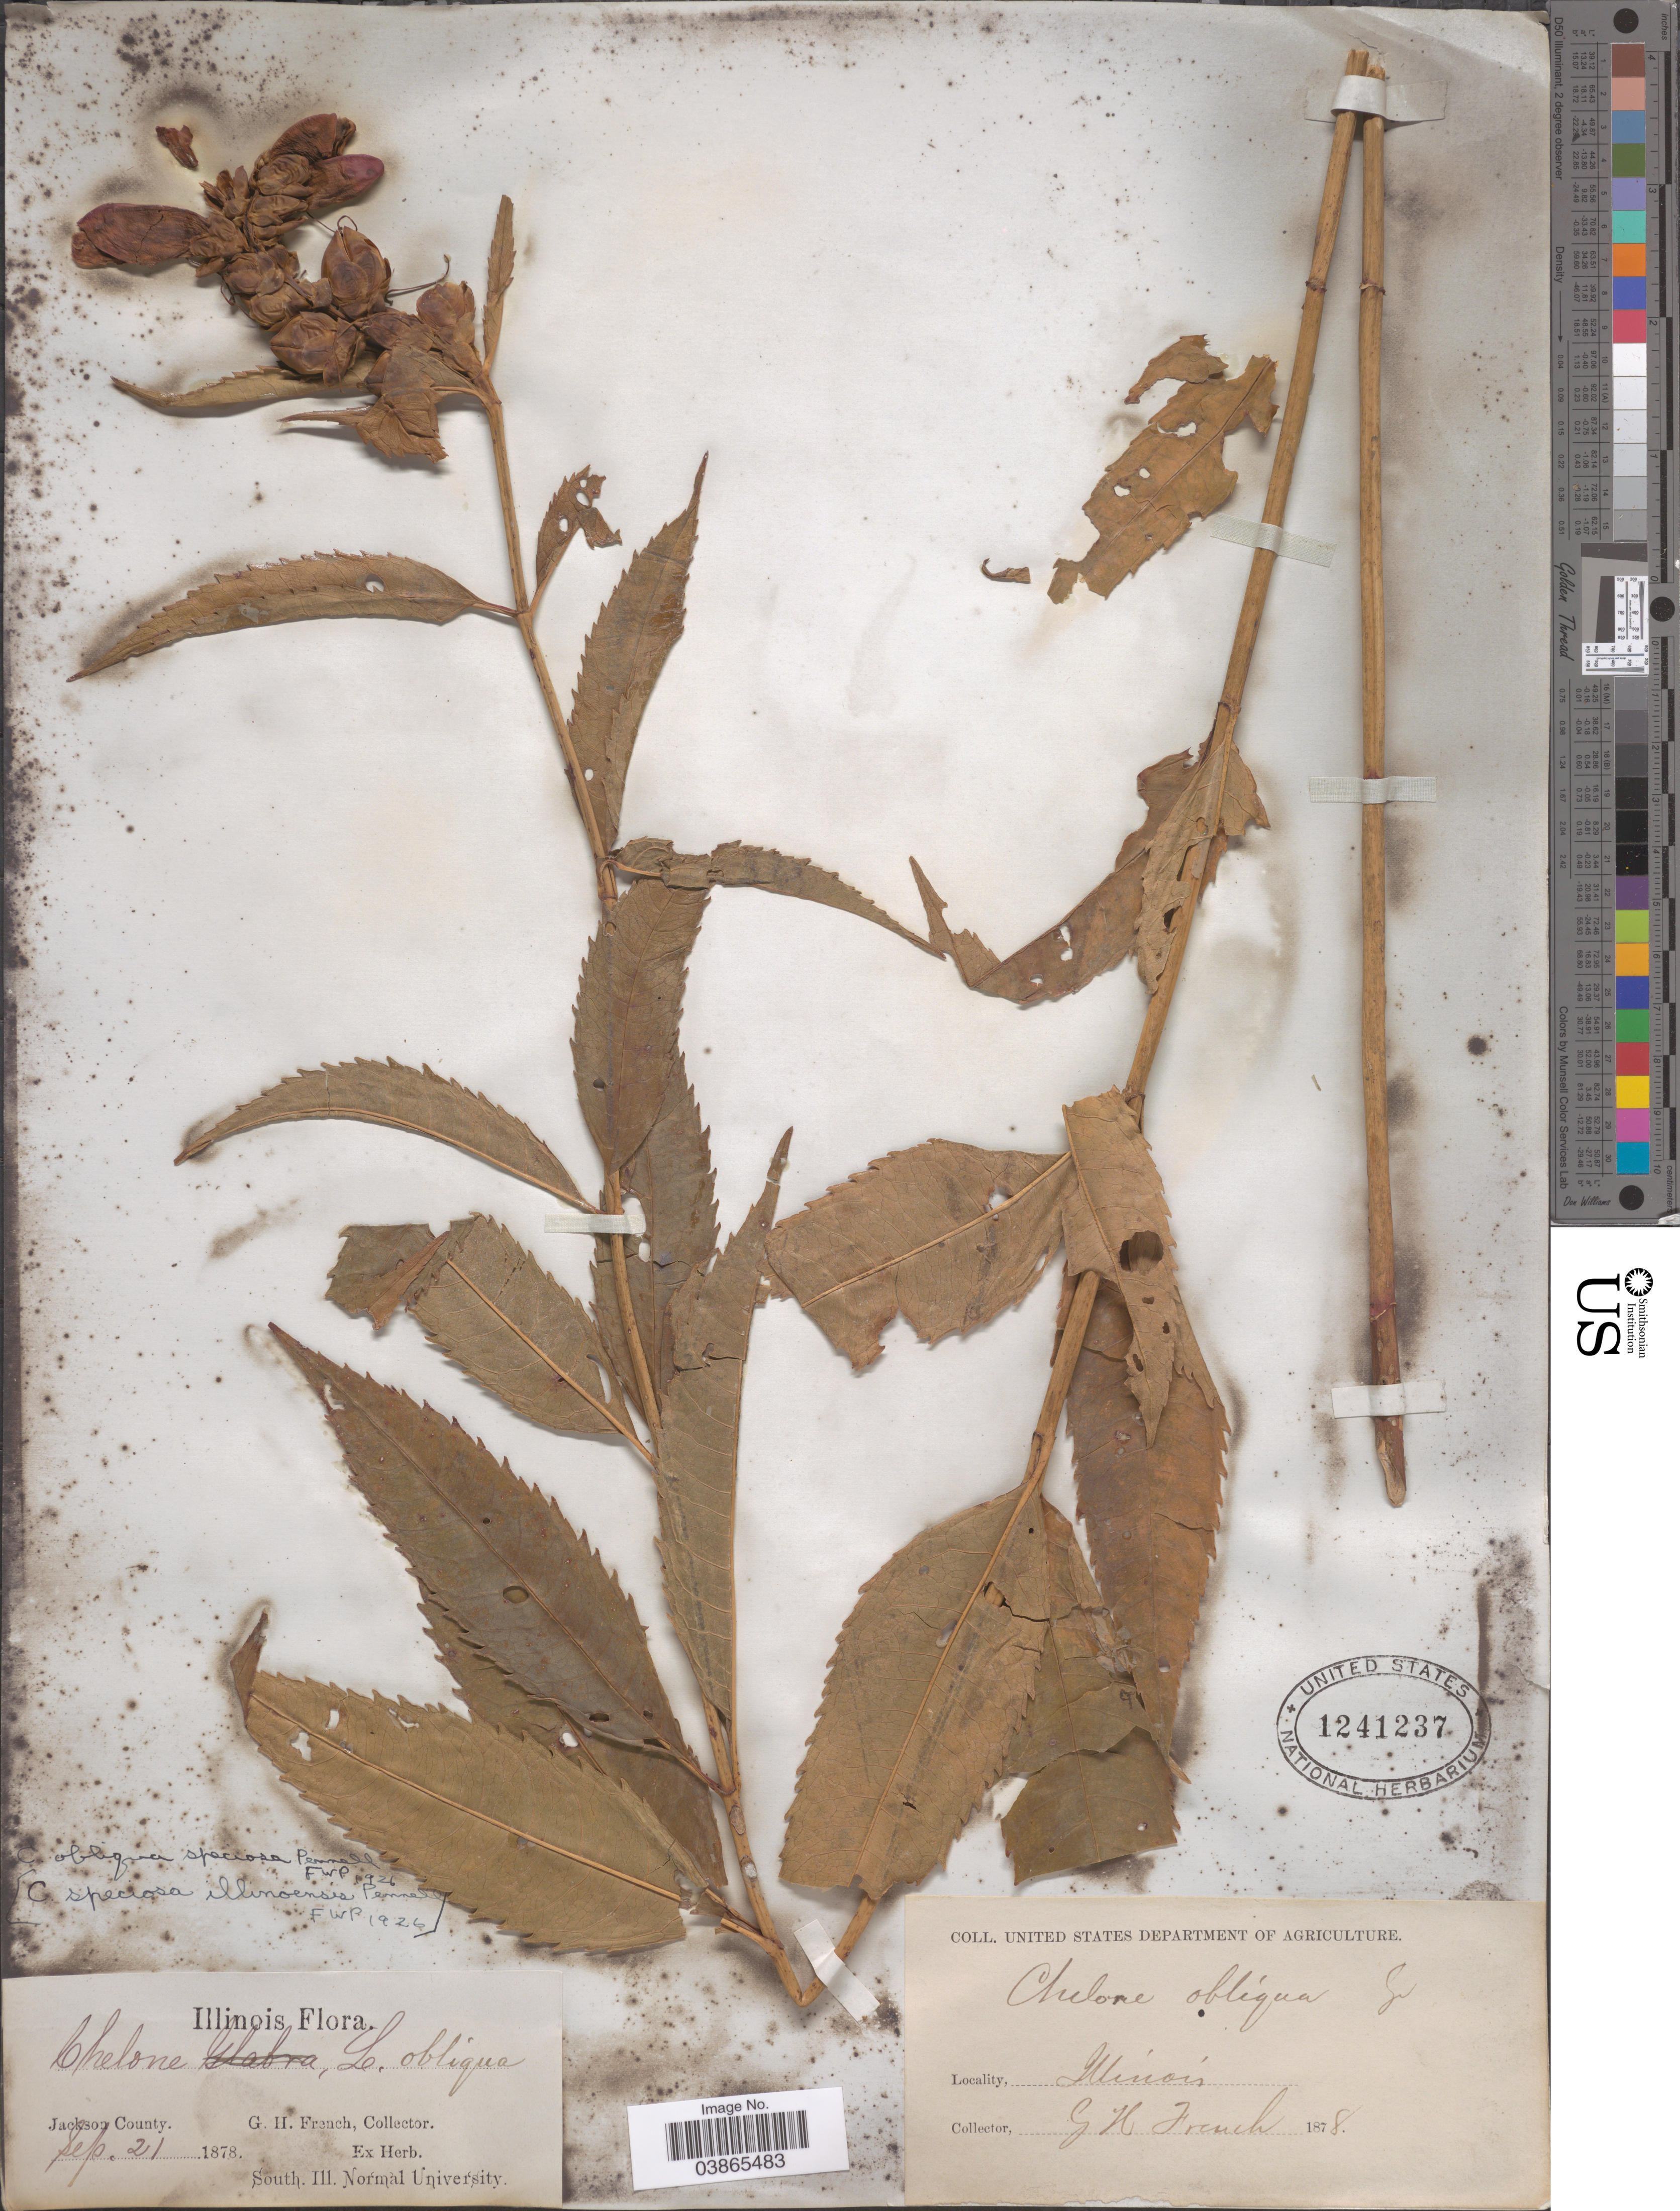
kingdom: Plantae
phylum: Tracheophyta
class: Magnoliopsida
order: Lamiales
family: Plantaginaceae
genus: Chelone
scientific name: Chelone obliqua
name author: L.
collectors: G. H. French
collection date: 1878-09-21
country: United States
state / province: Illinois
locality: Jackson County.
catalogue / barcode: US 1241237